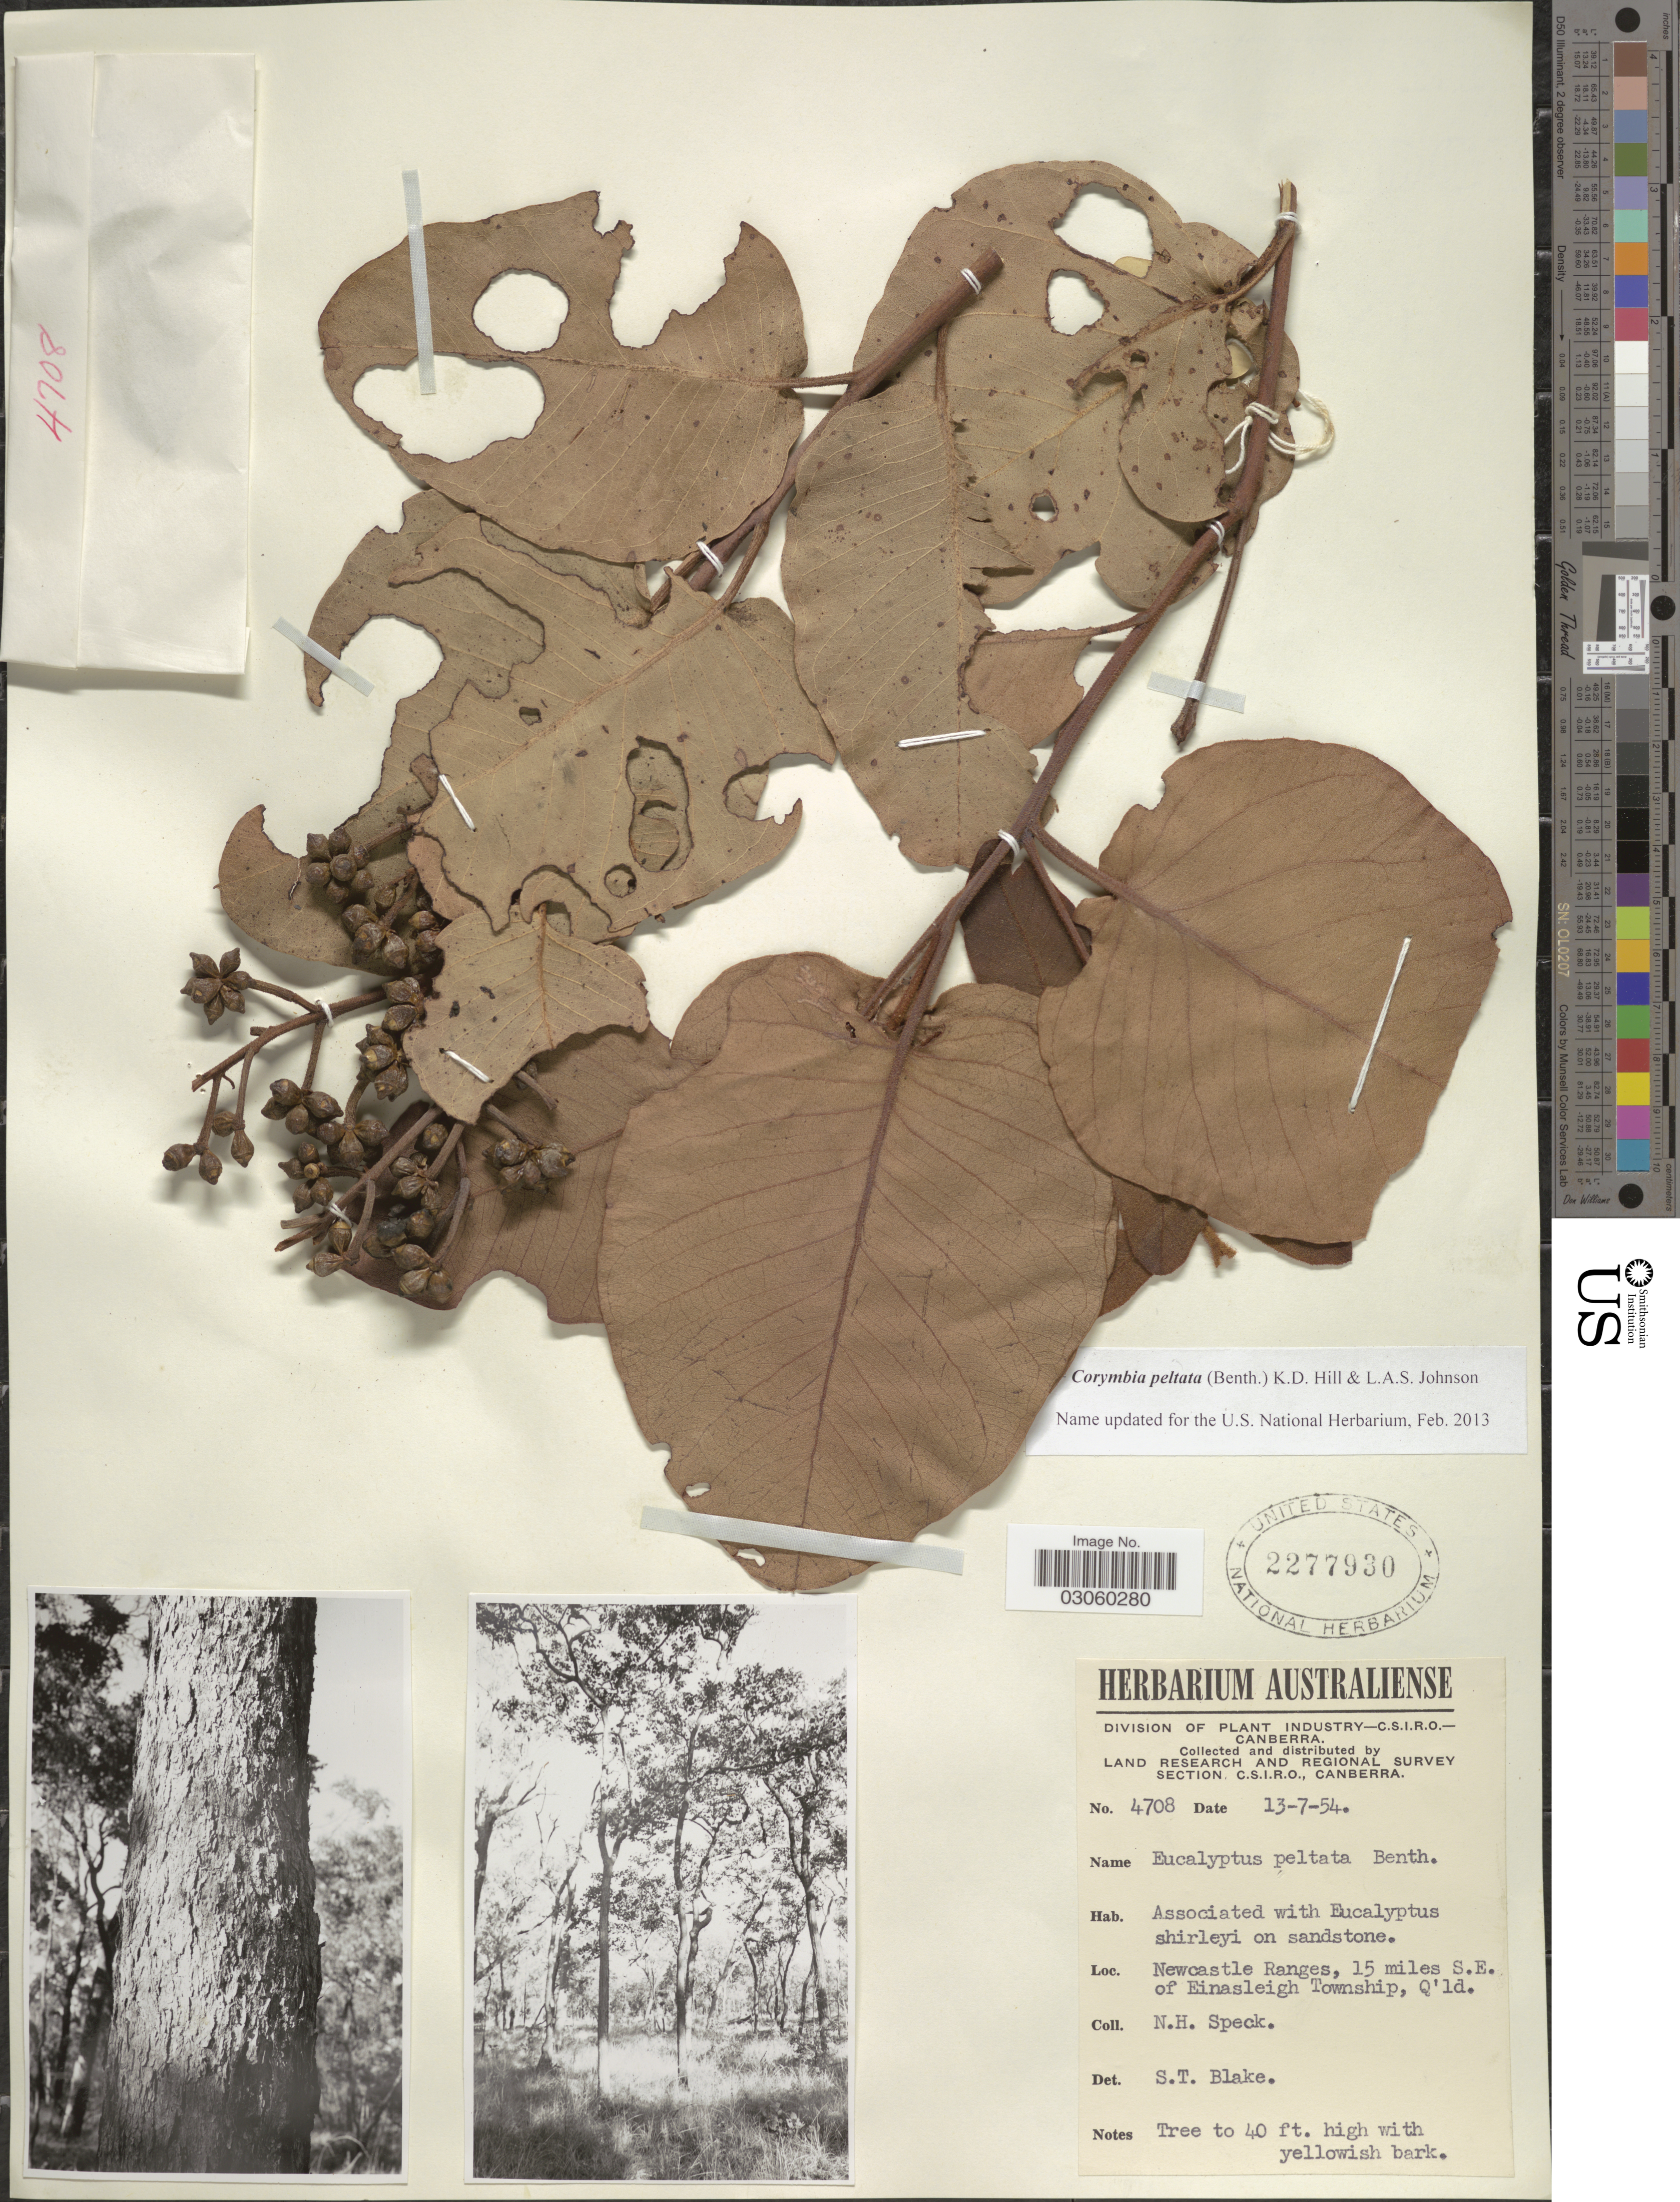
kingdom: Plantae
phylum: Tracheophyta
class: Magnoliopsida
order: Myrtales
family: Myrtaceae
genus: Corymbia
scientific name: Corymbia peltata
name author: (Benth.) K.D. Hill & L.A.S. Johnson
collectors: N. Speck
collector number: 4708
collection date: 1954-07-13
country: Australia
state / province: Queensland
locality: Newcastle Ranges, 15 miles S.E. of Einasleigh Township, Q'ld.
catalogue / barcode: US 2277930